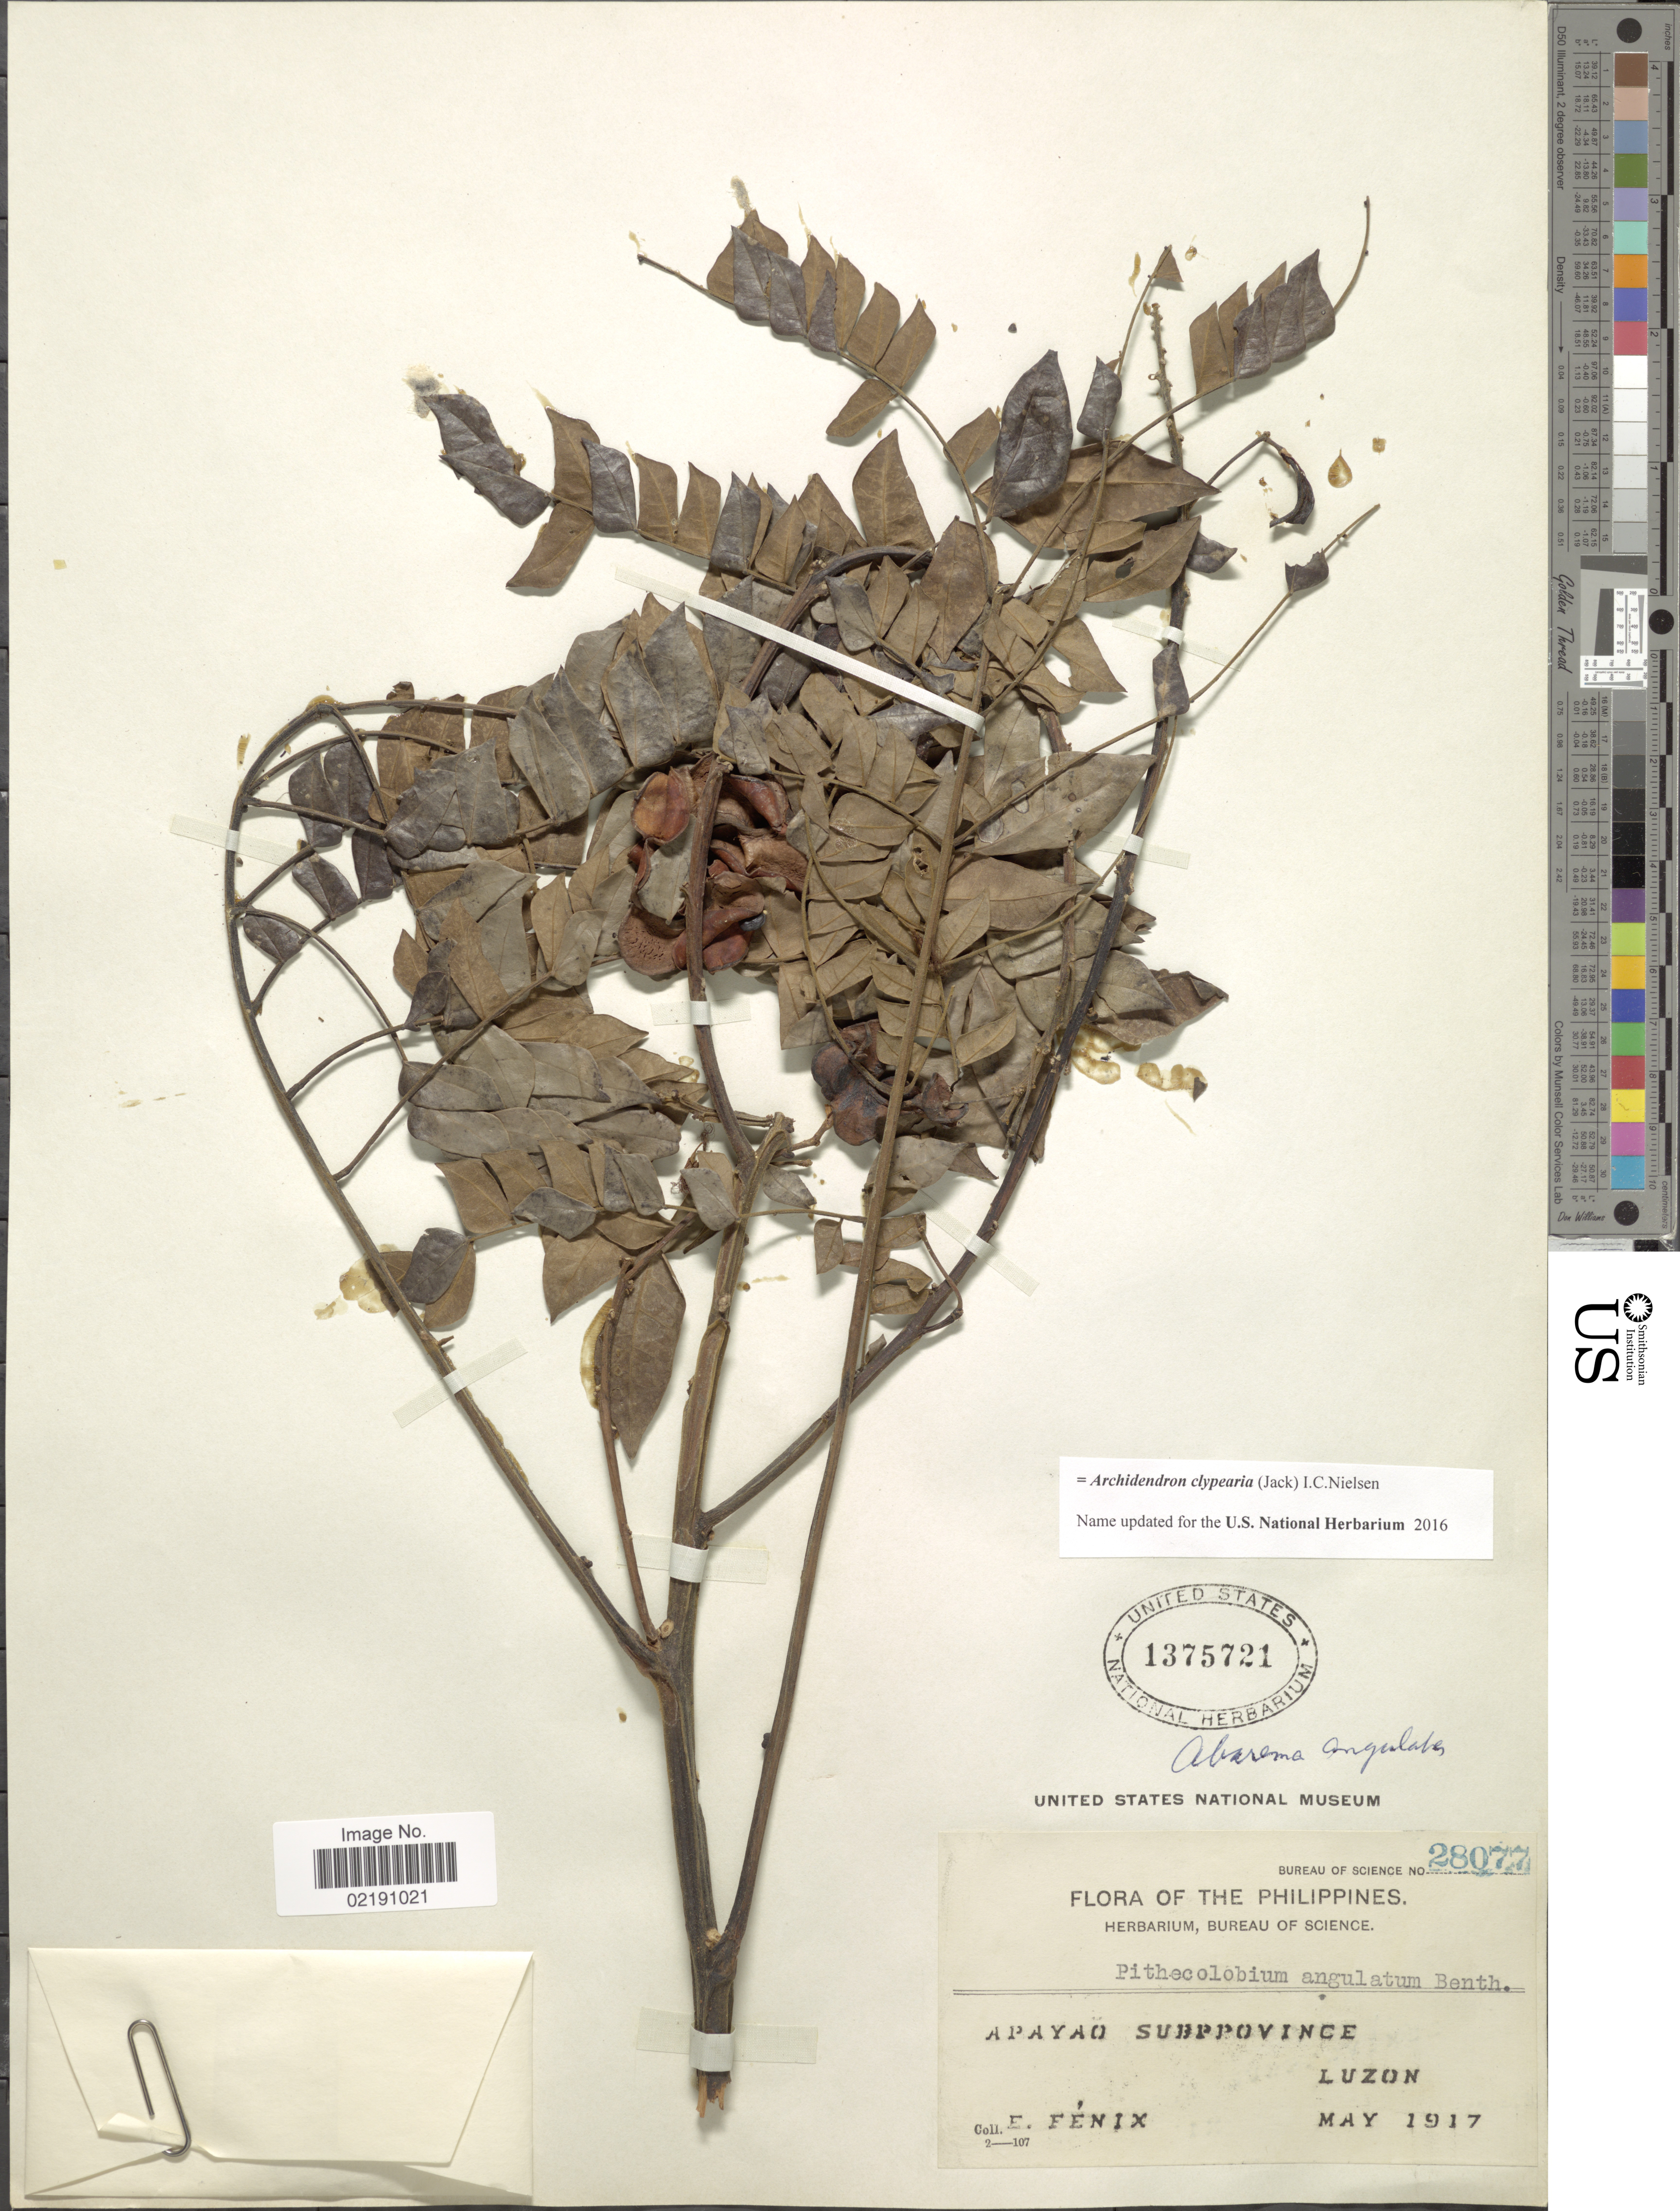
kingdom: Plantae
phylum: Tracheophyta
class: Magnoliopsida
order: Fabales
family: Fabaceae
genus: Archidendron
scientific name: Archidendron clypearia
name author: (Jack) I.C. Nielsen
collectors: E. Fénix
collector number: Bureau of Science 28077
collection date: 1917-05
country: Philippines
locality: Apayao Subprovince. Luzon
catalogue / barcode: US 1375721